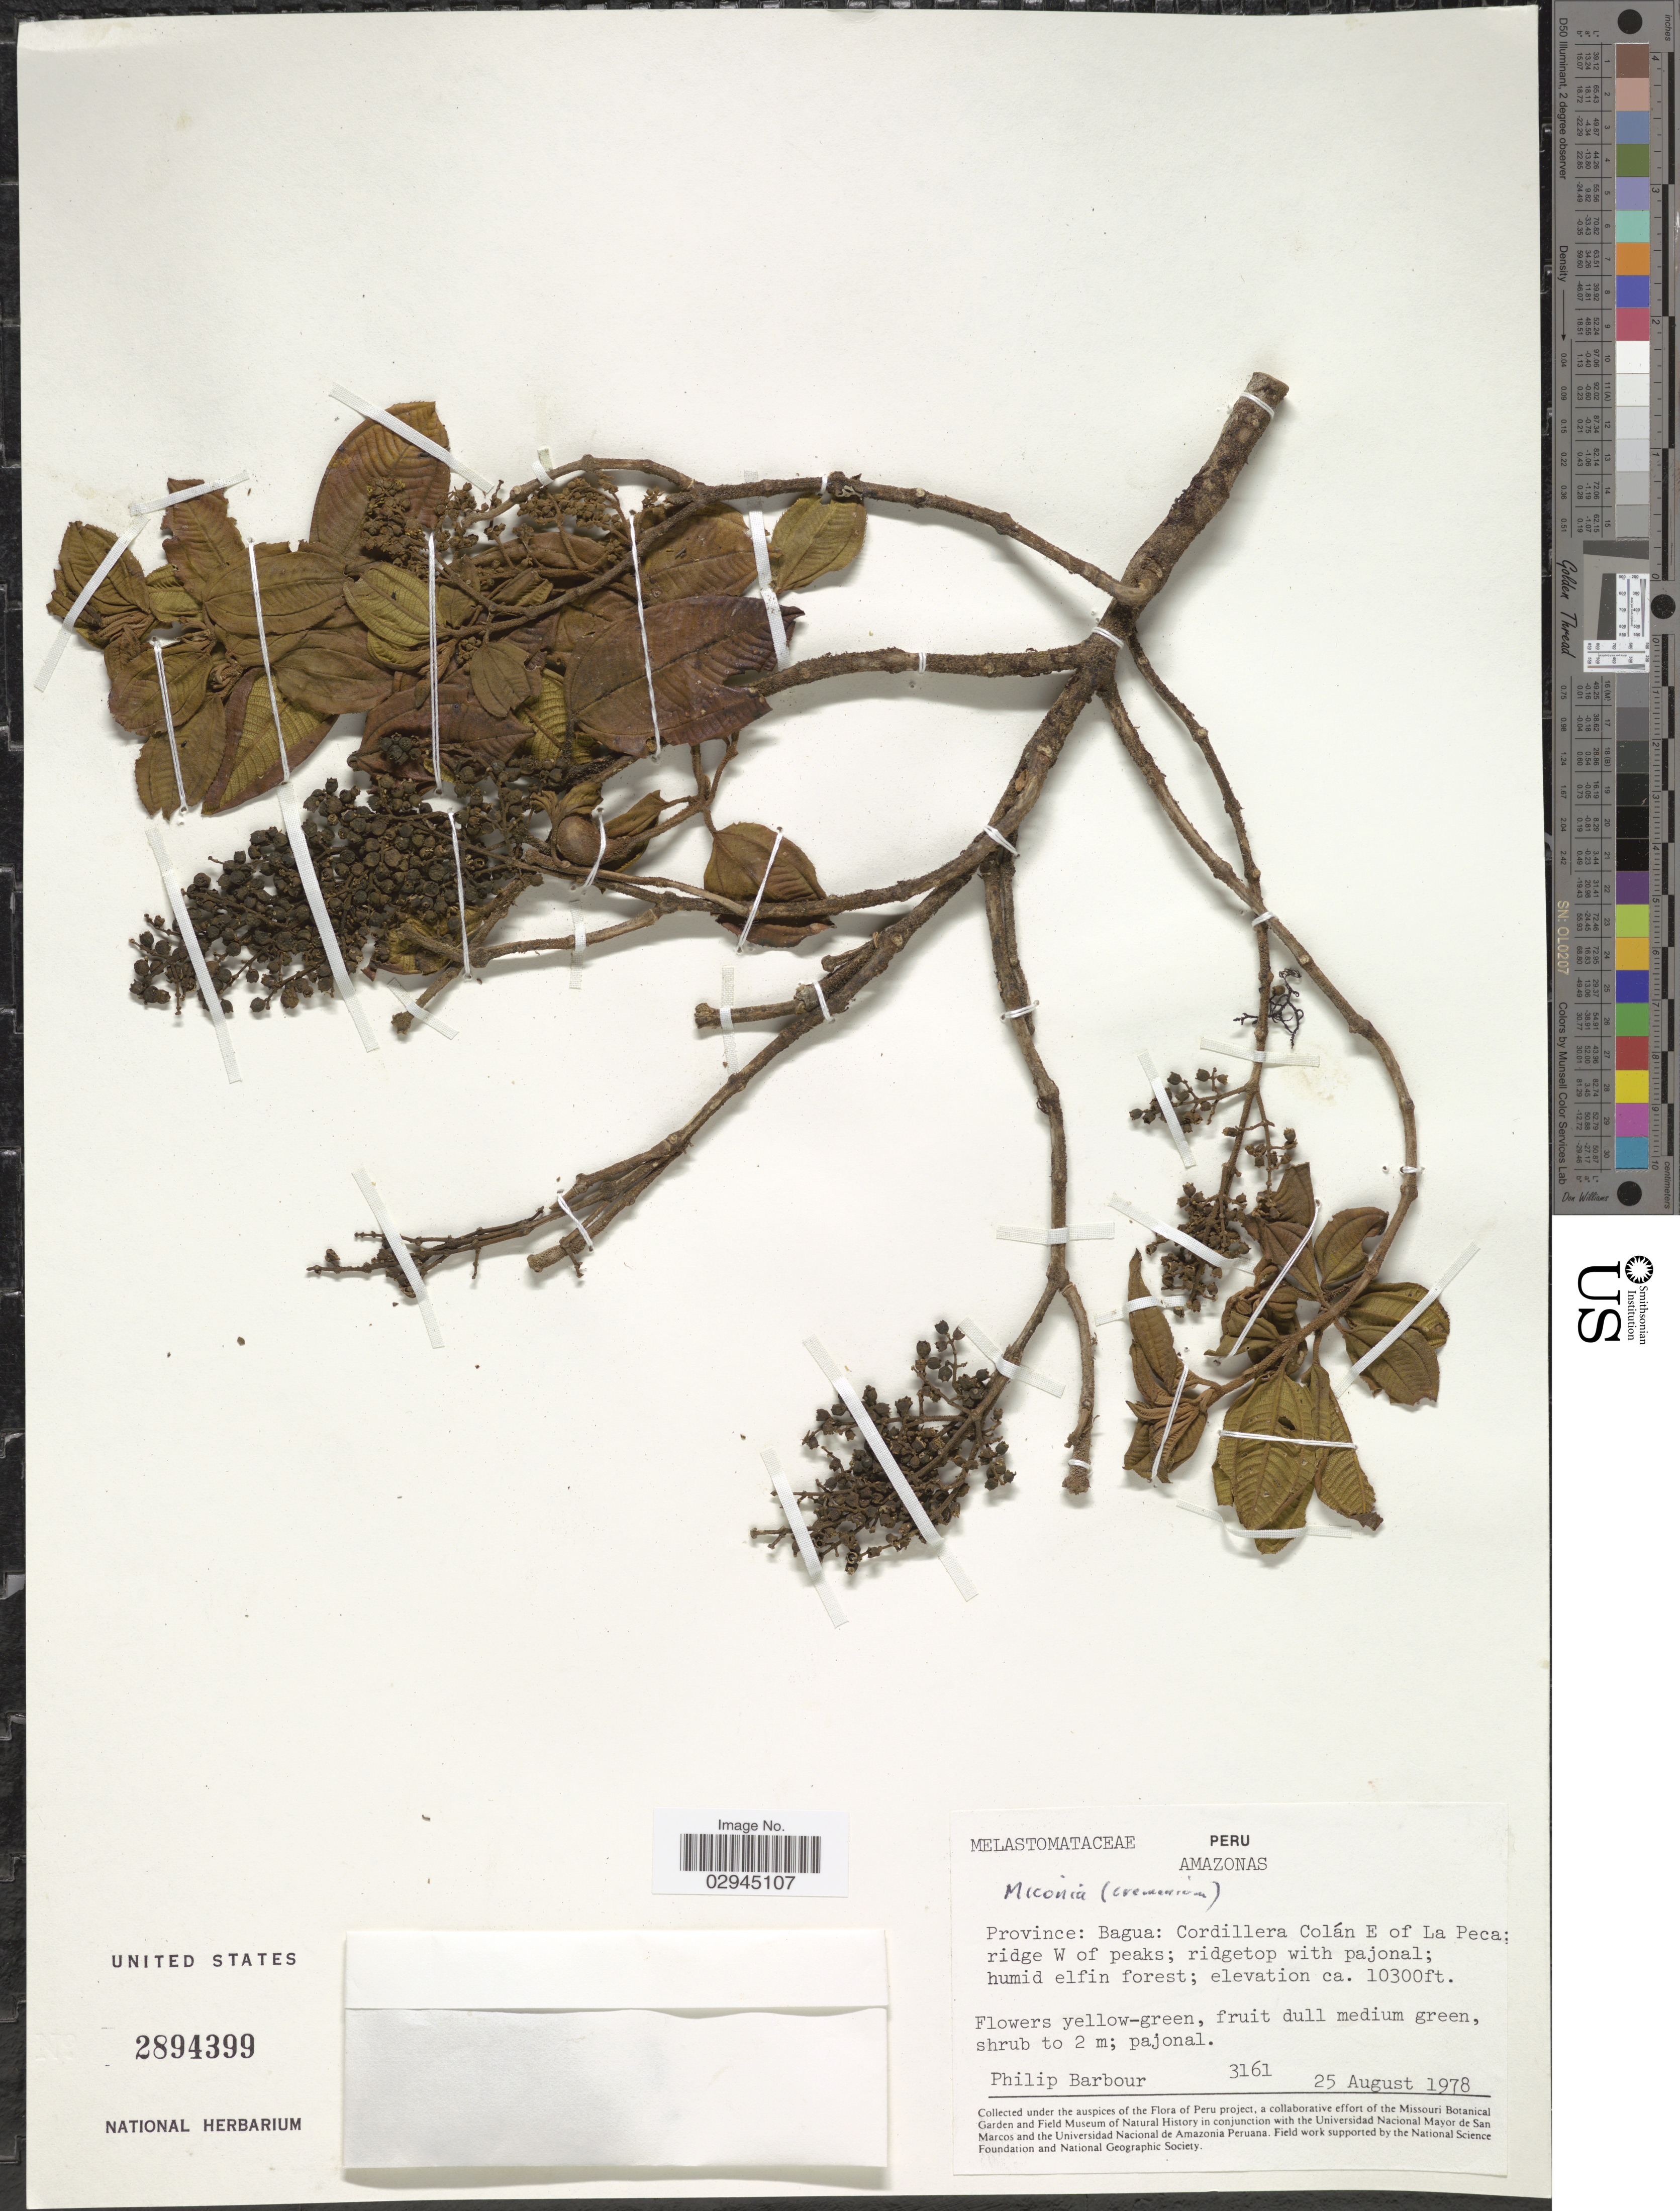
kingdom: Plantae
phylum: Tracheophyta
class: Magnoliopsida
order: Myrtales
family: Melastomataceae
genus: Miconia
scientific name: Miconia sp.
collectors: P. Barbour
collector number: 3161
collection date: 1978-08-25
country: Peru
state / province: Amazonas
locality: Province: Bagua: Cordillera Colán E of La Peca; ridge W of peaks; ridgetop with pajonal.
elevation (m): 3139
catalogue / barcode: US 2894399